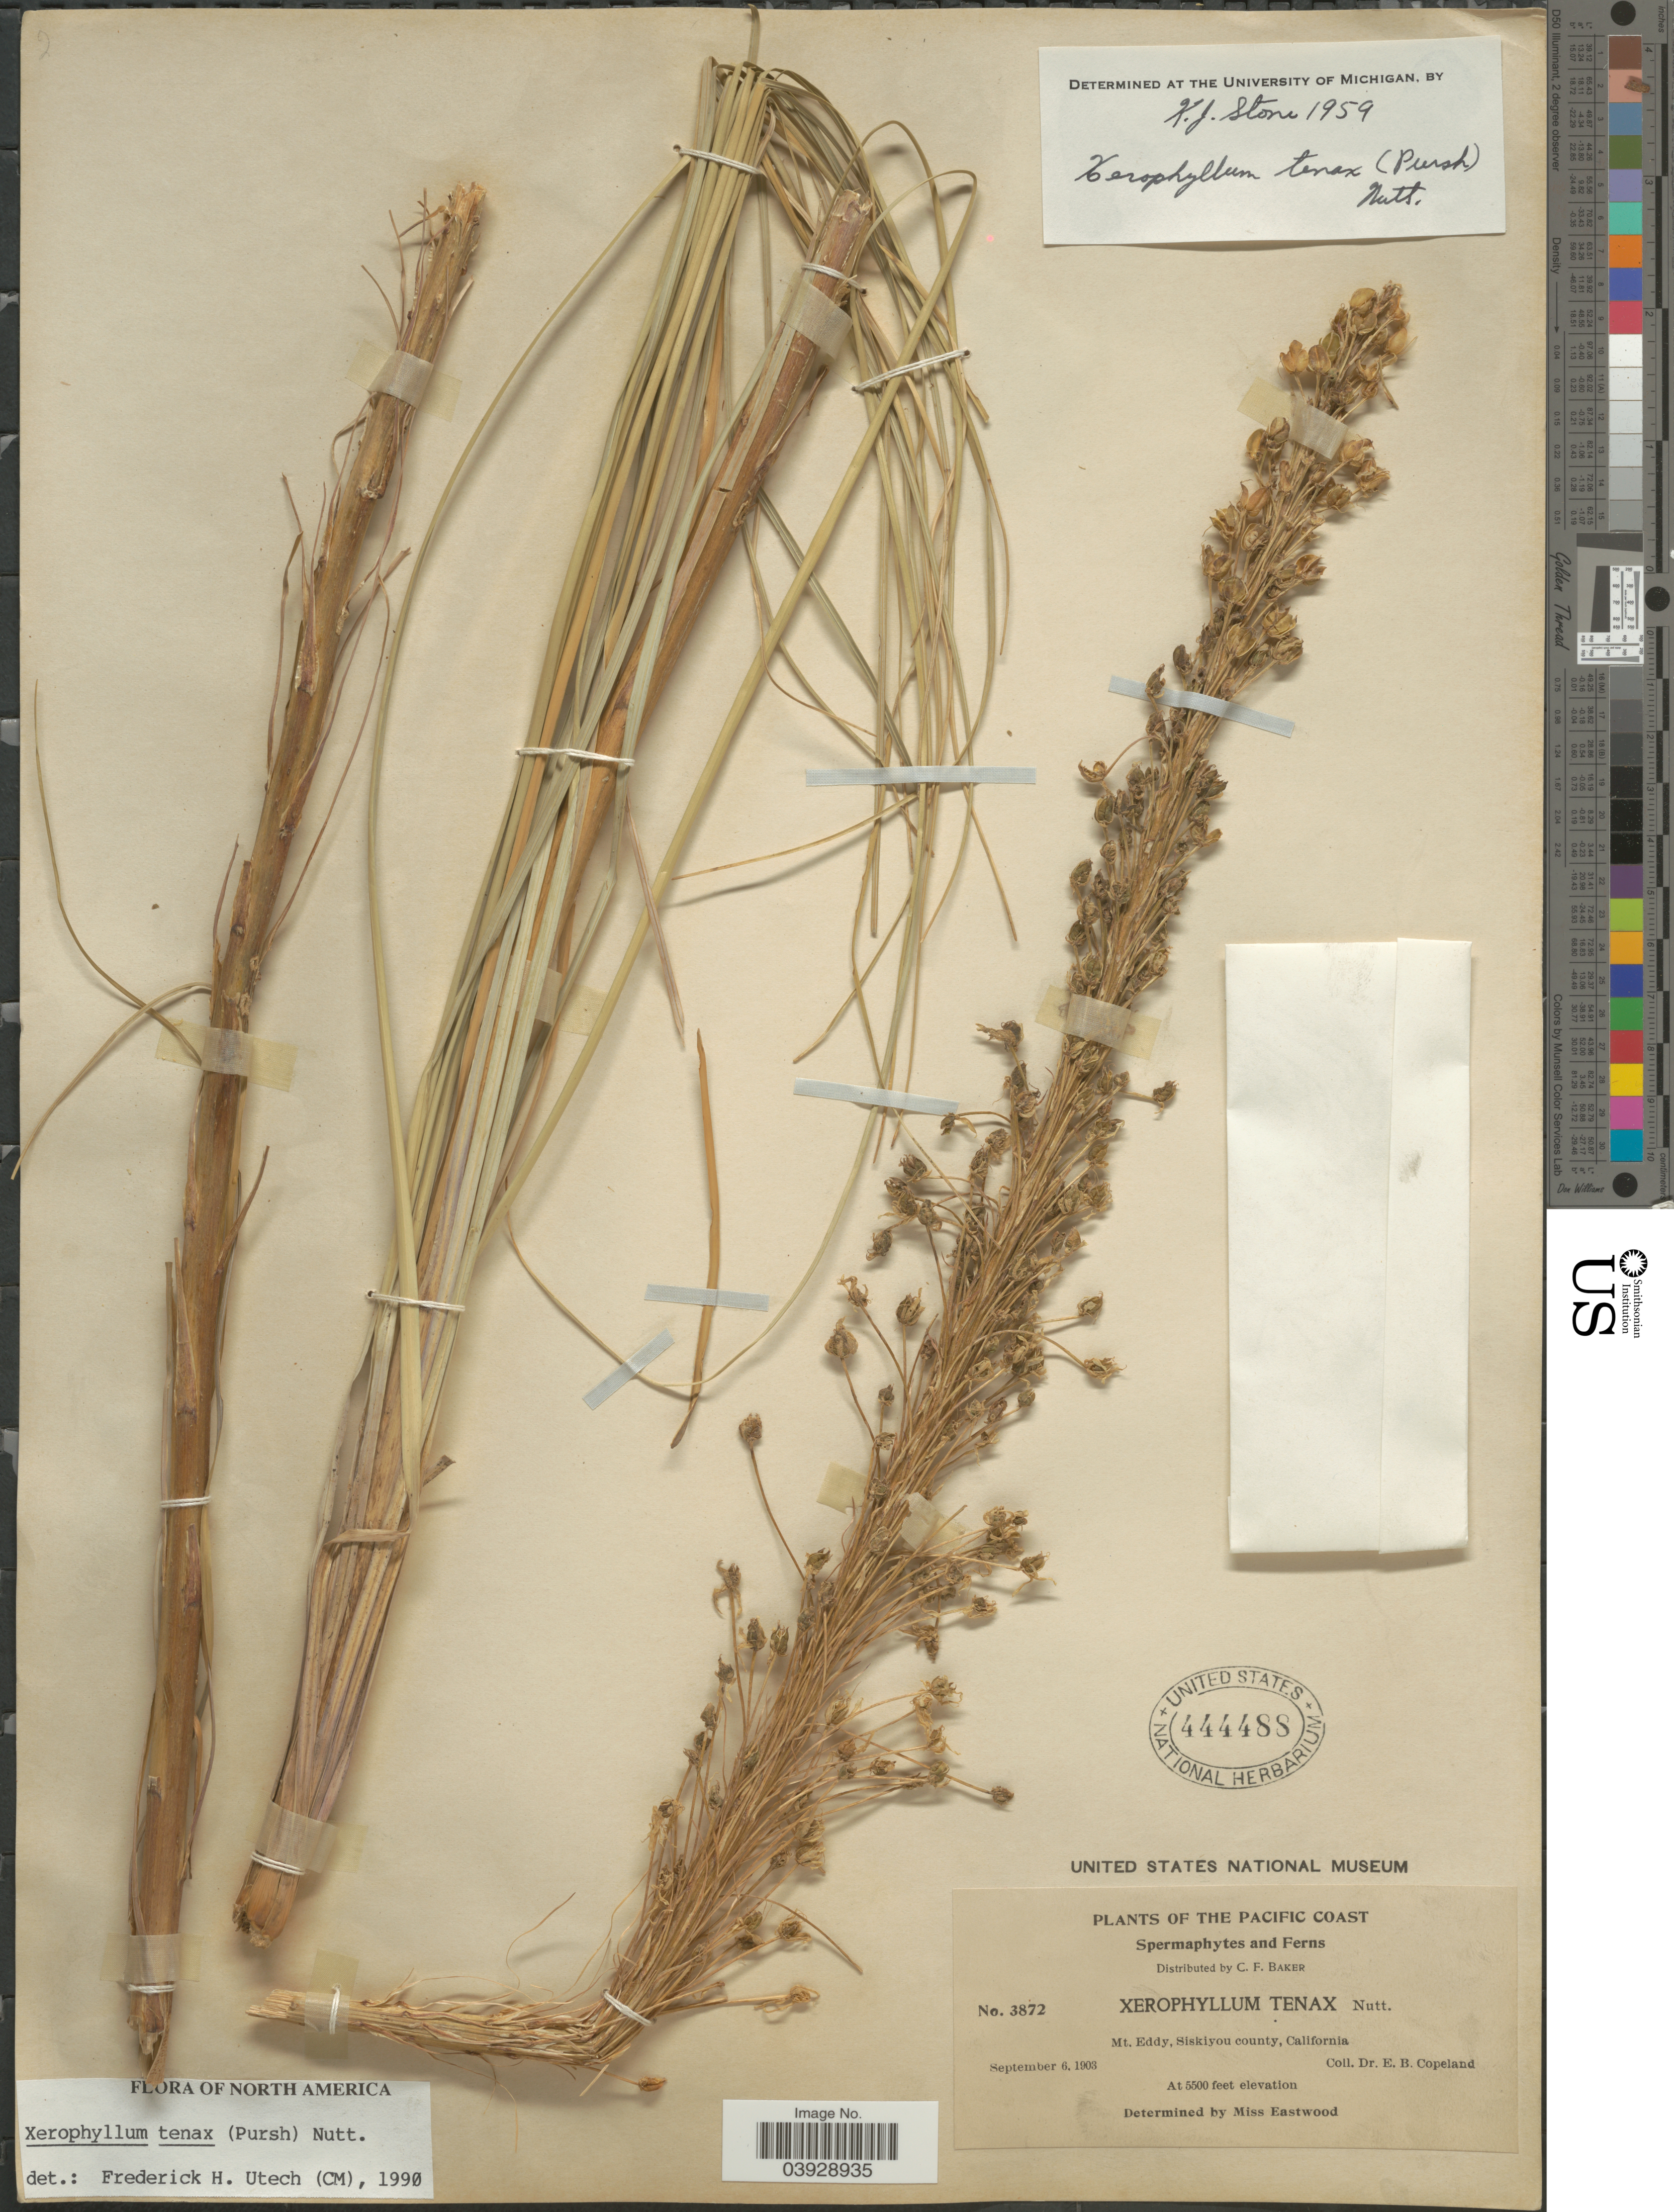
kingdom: Plantae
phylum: Tracheophyta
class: Liliopsida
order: Liliales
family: Melanthiaceae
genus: Xerophyllum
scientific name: Xerophyllum tenax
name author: (Pursh) Nutt.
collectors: E. B. Copeland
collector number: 3872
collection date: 1903-09-06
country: United States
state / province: California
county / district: Siskiyou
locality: The Pacific Coast. Mt. Eddy, Siskiyou county.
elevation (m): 1676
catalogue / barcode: US 444488